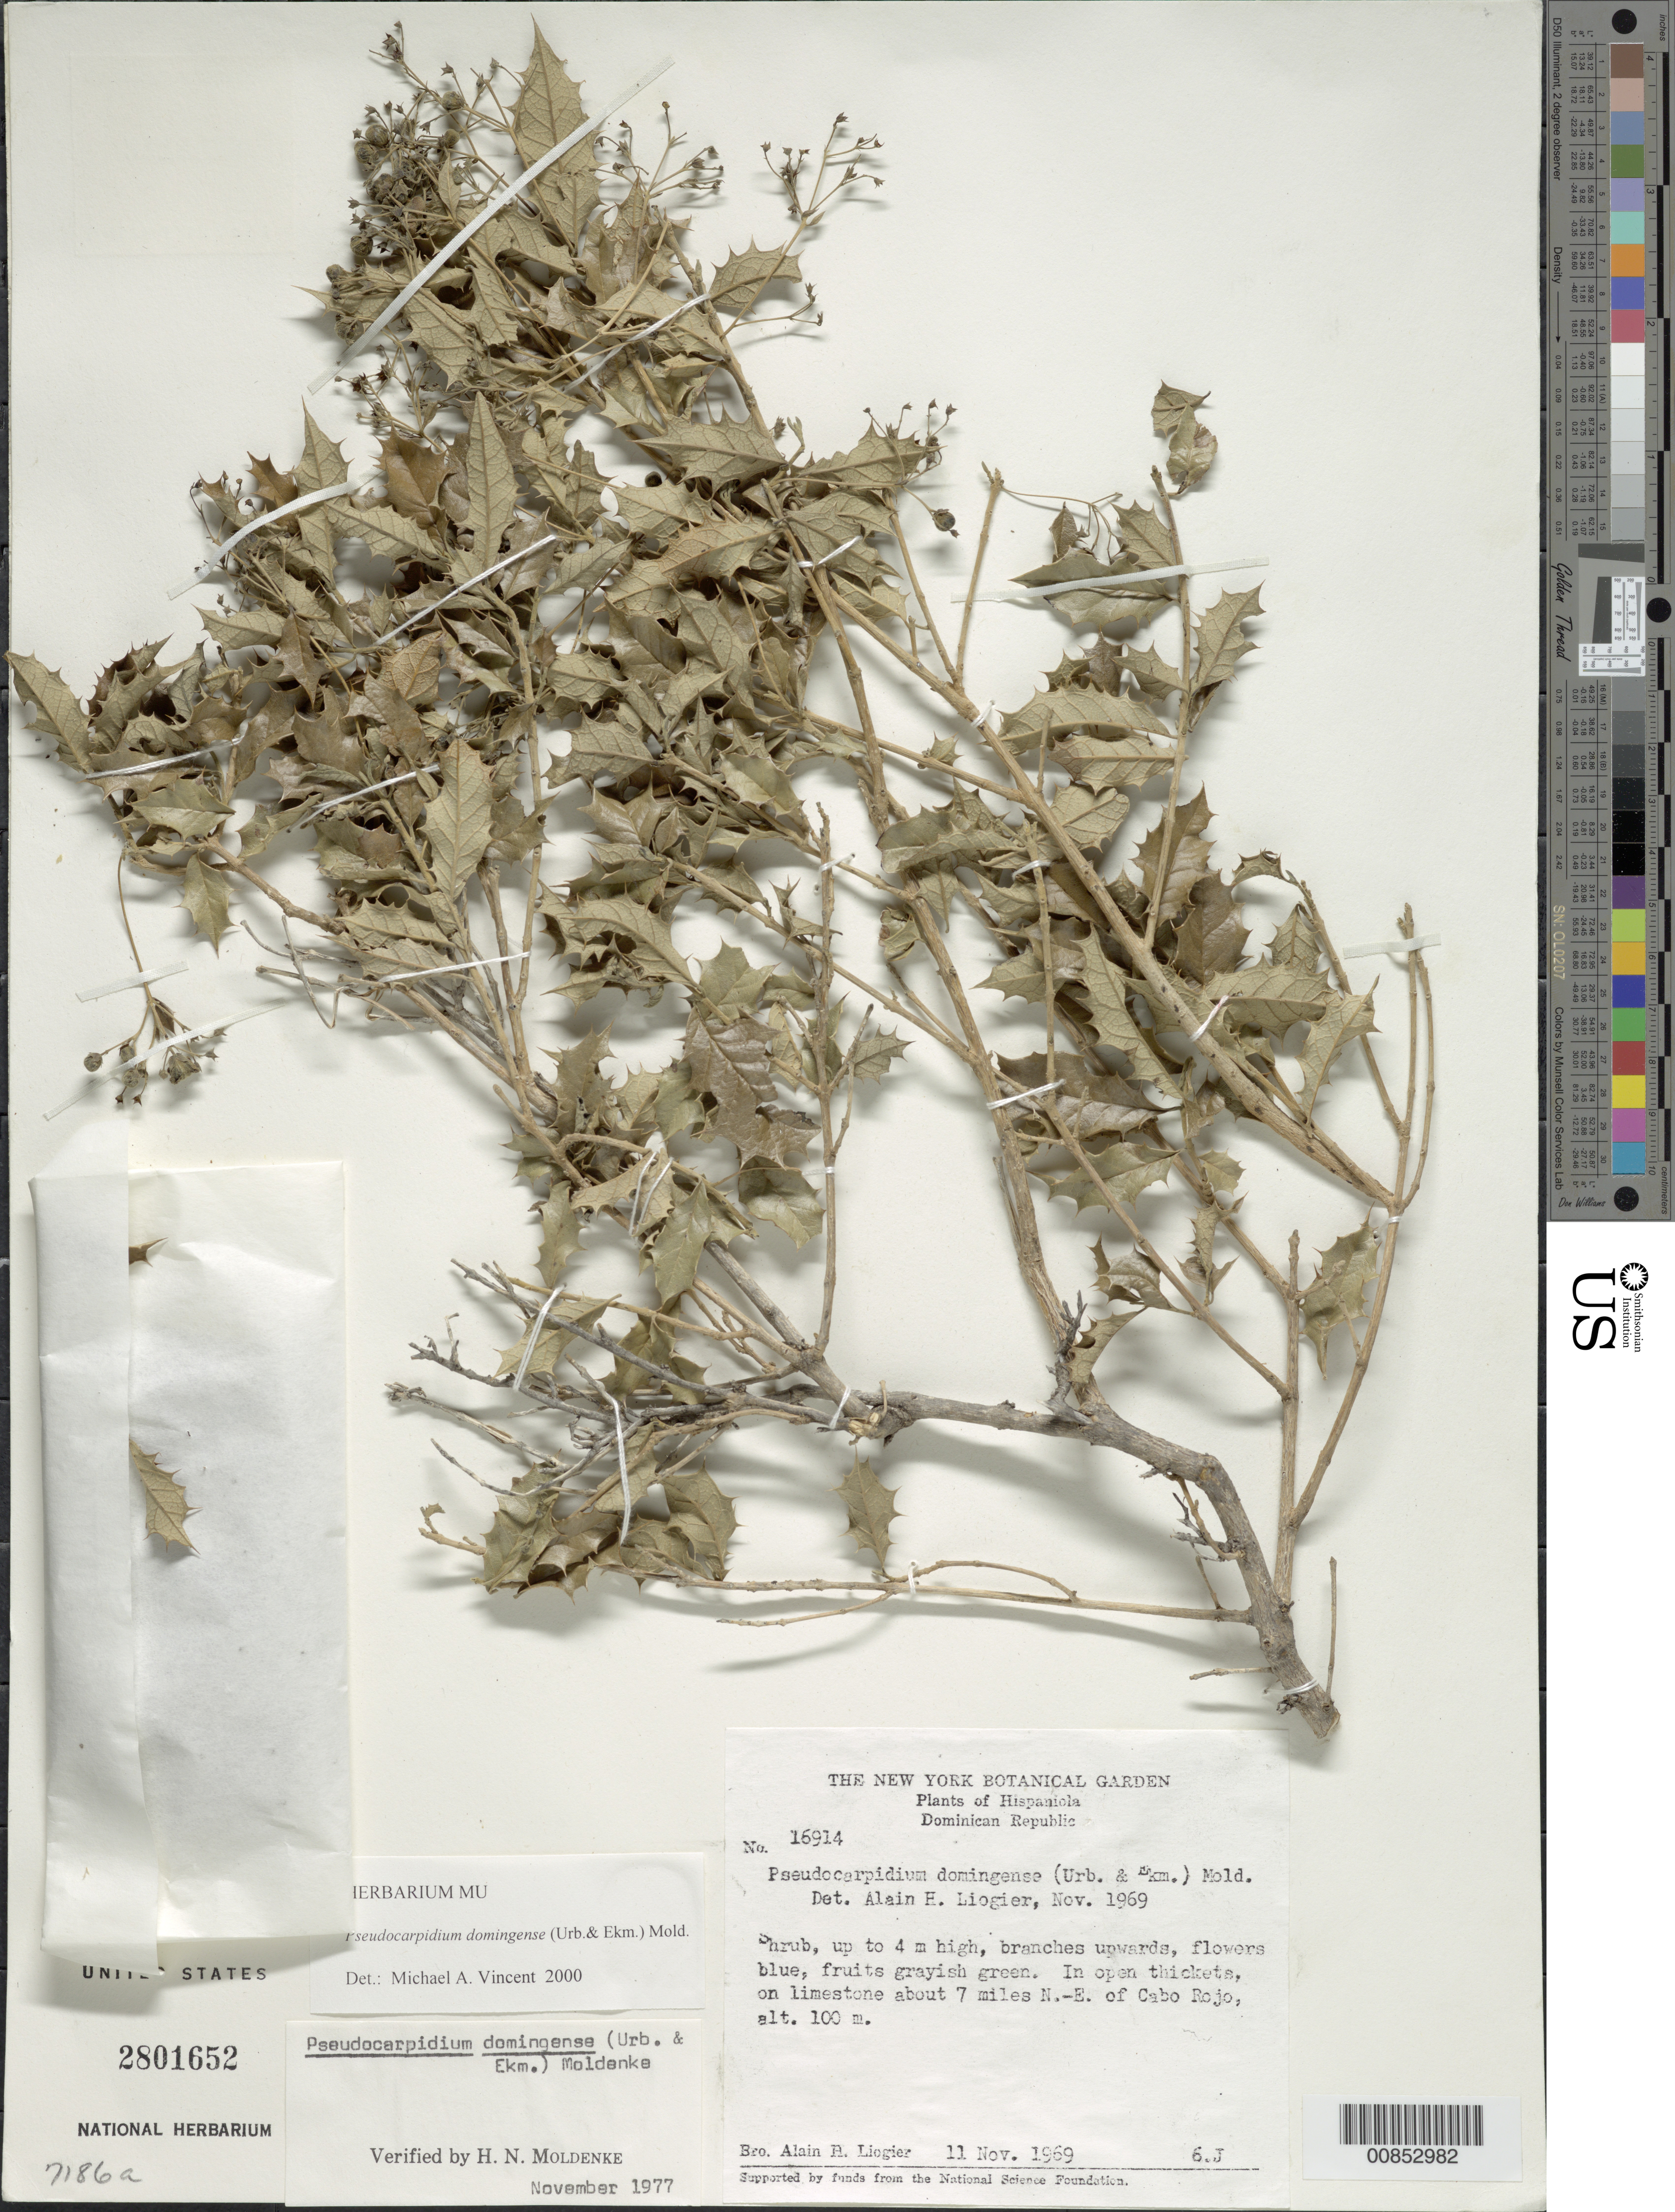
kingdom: Plantae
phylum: Tracheophyta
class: Magnoliopsida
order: Lamiales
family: Lamiaceae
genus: Pseudocarpidium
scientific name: Pseudocarpidium domingense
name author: (Urb. & Ekman) Moldenke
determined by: Vincent, Michael A.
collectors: A. H. Liogier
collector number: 16914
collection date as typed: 11 Nov 1969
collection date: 1969-11-11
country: Dominican Republic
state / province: Pedernales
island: Hispaniola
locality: About 7 miles NE of Cabo Rojo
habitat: In open thickets on limestone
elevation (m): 100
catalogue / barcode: US 2801652